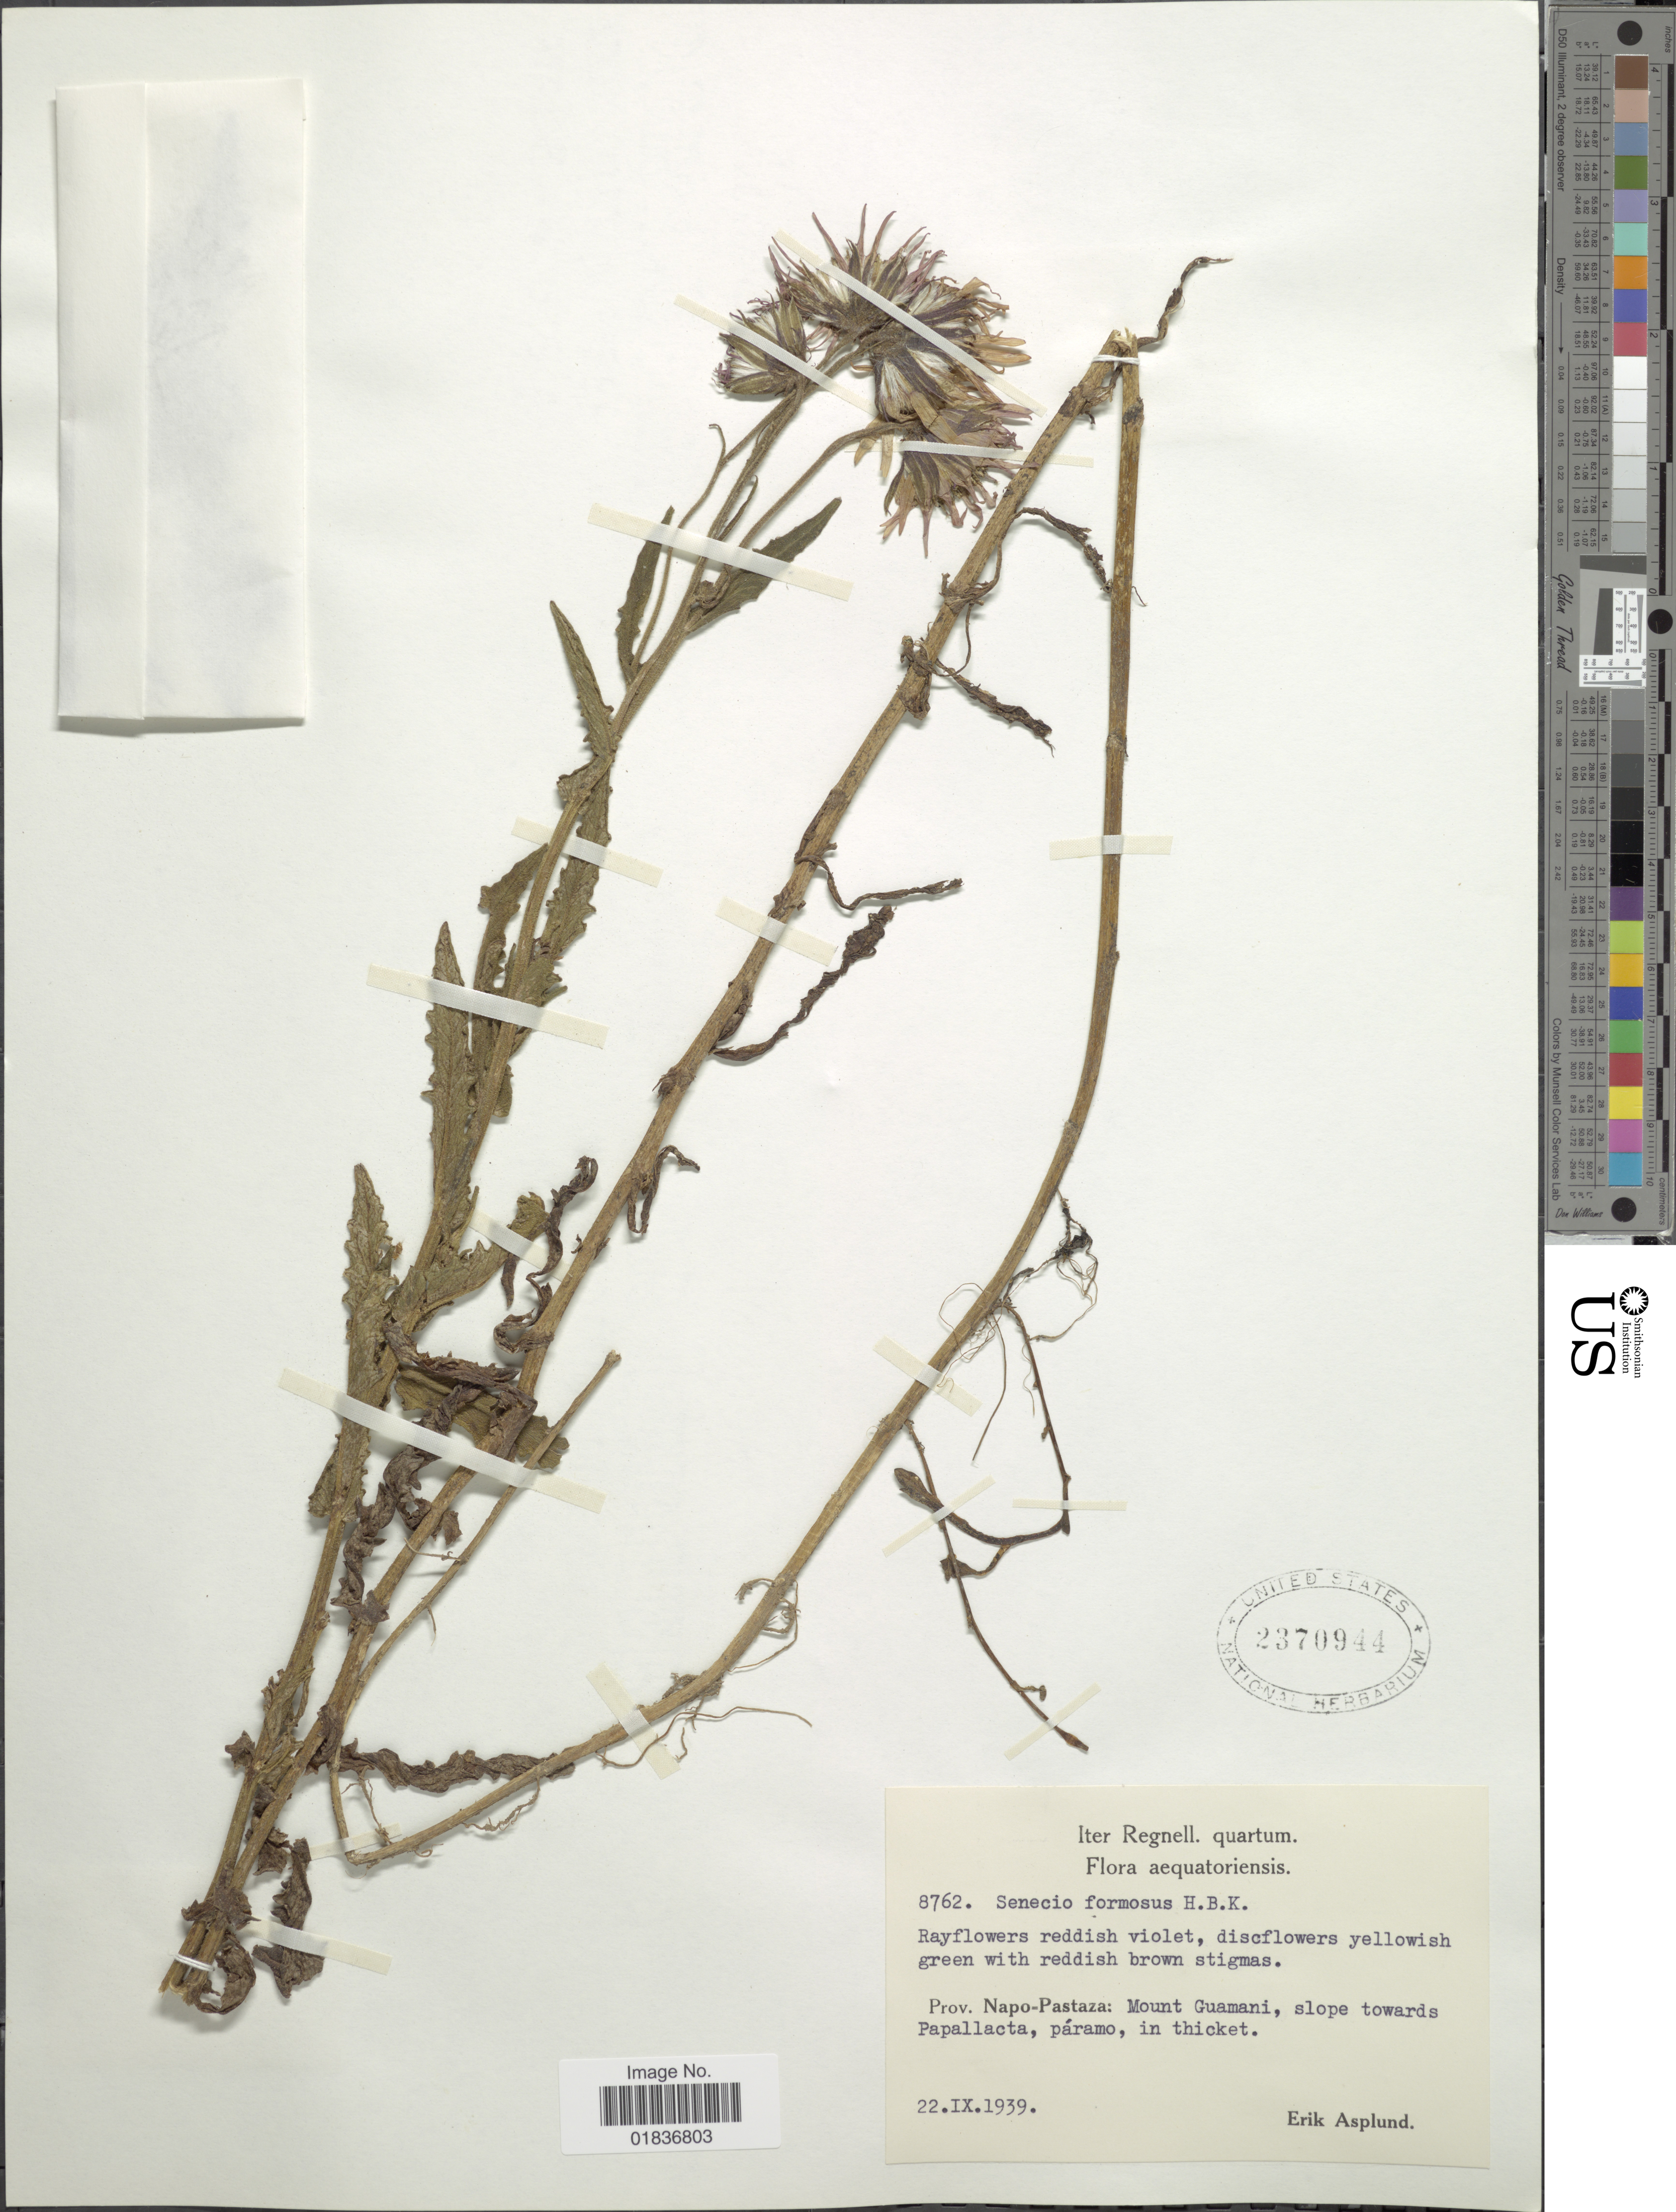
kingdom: Plantae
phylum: Tracheophyta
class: Magnoliopsida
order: Asterales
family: Asteraceae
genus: Senecio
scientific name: Senecio wedglacialis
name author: Cuatrec.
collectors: E. Asplund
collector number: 8762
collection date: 1939-09-22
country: Ecuador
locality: Prov. Napo-Pastaza: Mount Guamani, slope towards Papallacta,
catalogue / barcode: US 2370944